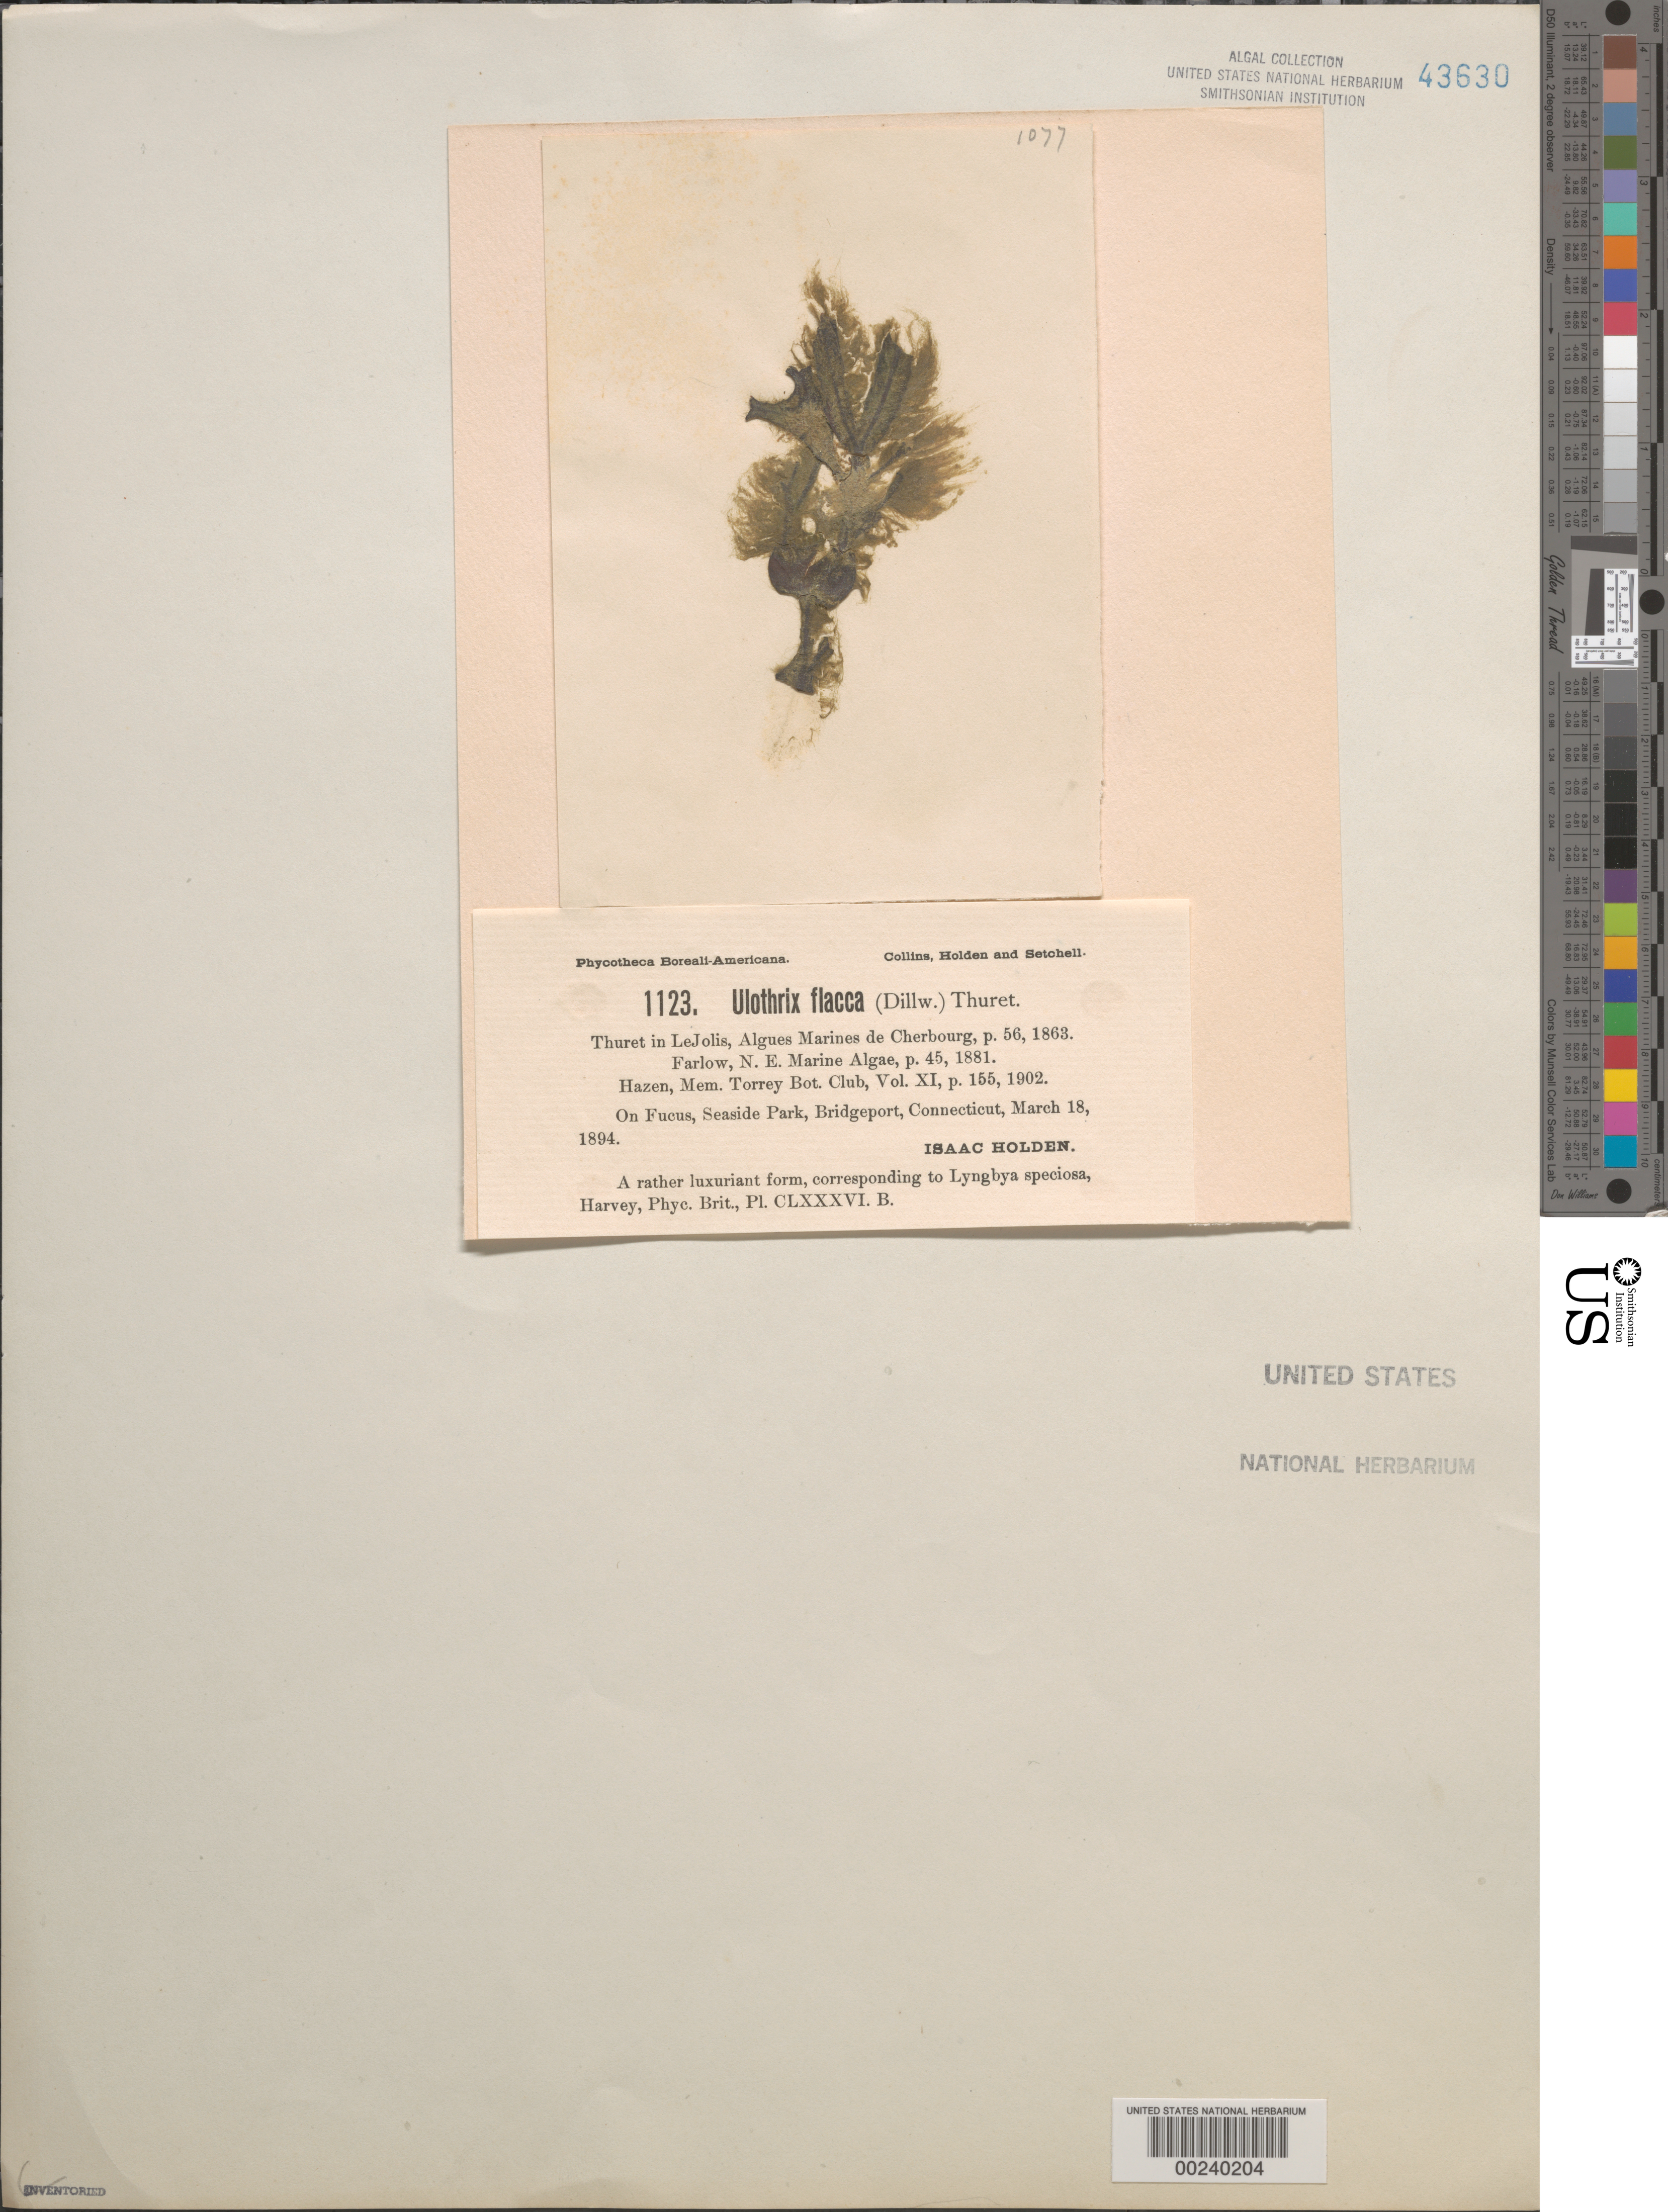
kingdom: Plantae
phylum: Chlorophyta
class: Ulvophyceae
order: Ulotrichales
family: Ulotrichaceae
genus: Ulothrix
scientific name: Ulothrix flacca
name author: (Dillwyn) Thur. in Le Jol.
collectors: I. Holden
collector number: PB-A 1123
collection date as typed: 18 Mar 1894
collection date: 1894-03-18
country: United States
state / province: Connecticut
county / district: Fairfield County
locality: Bridgeport, Seaside Park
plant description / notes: Collins, Holden & Setchell, Phycotheca Boreali-Americana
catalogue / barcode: US 43630